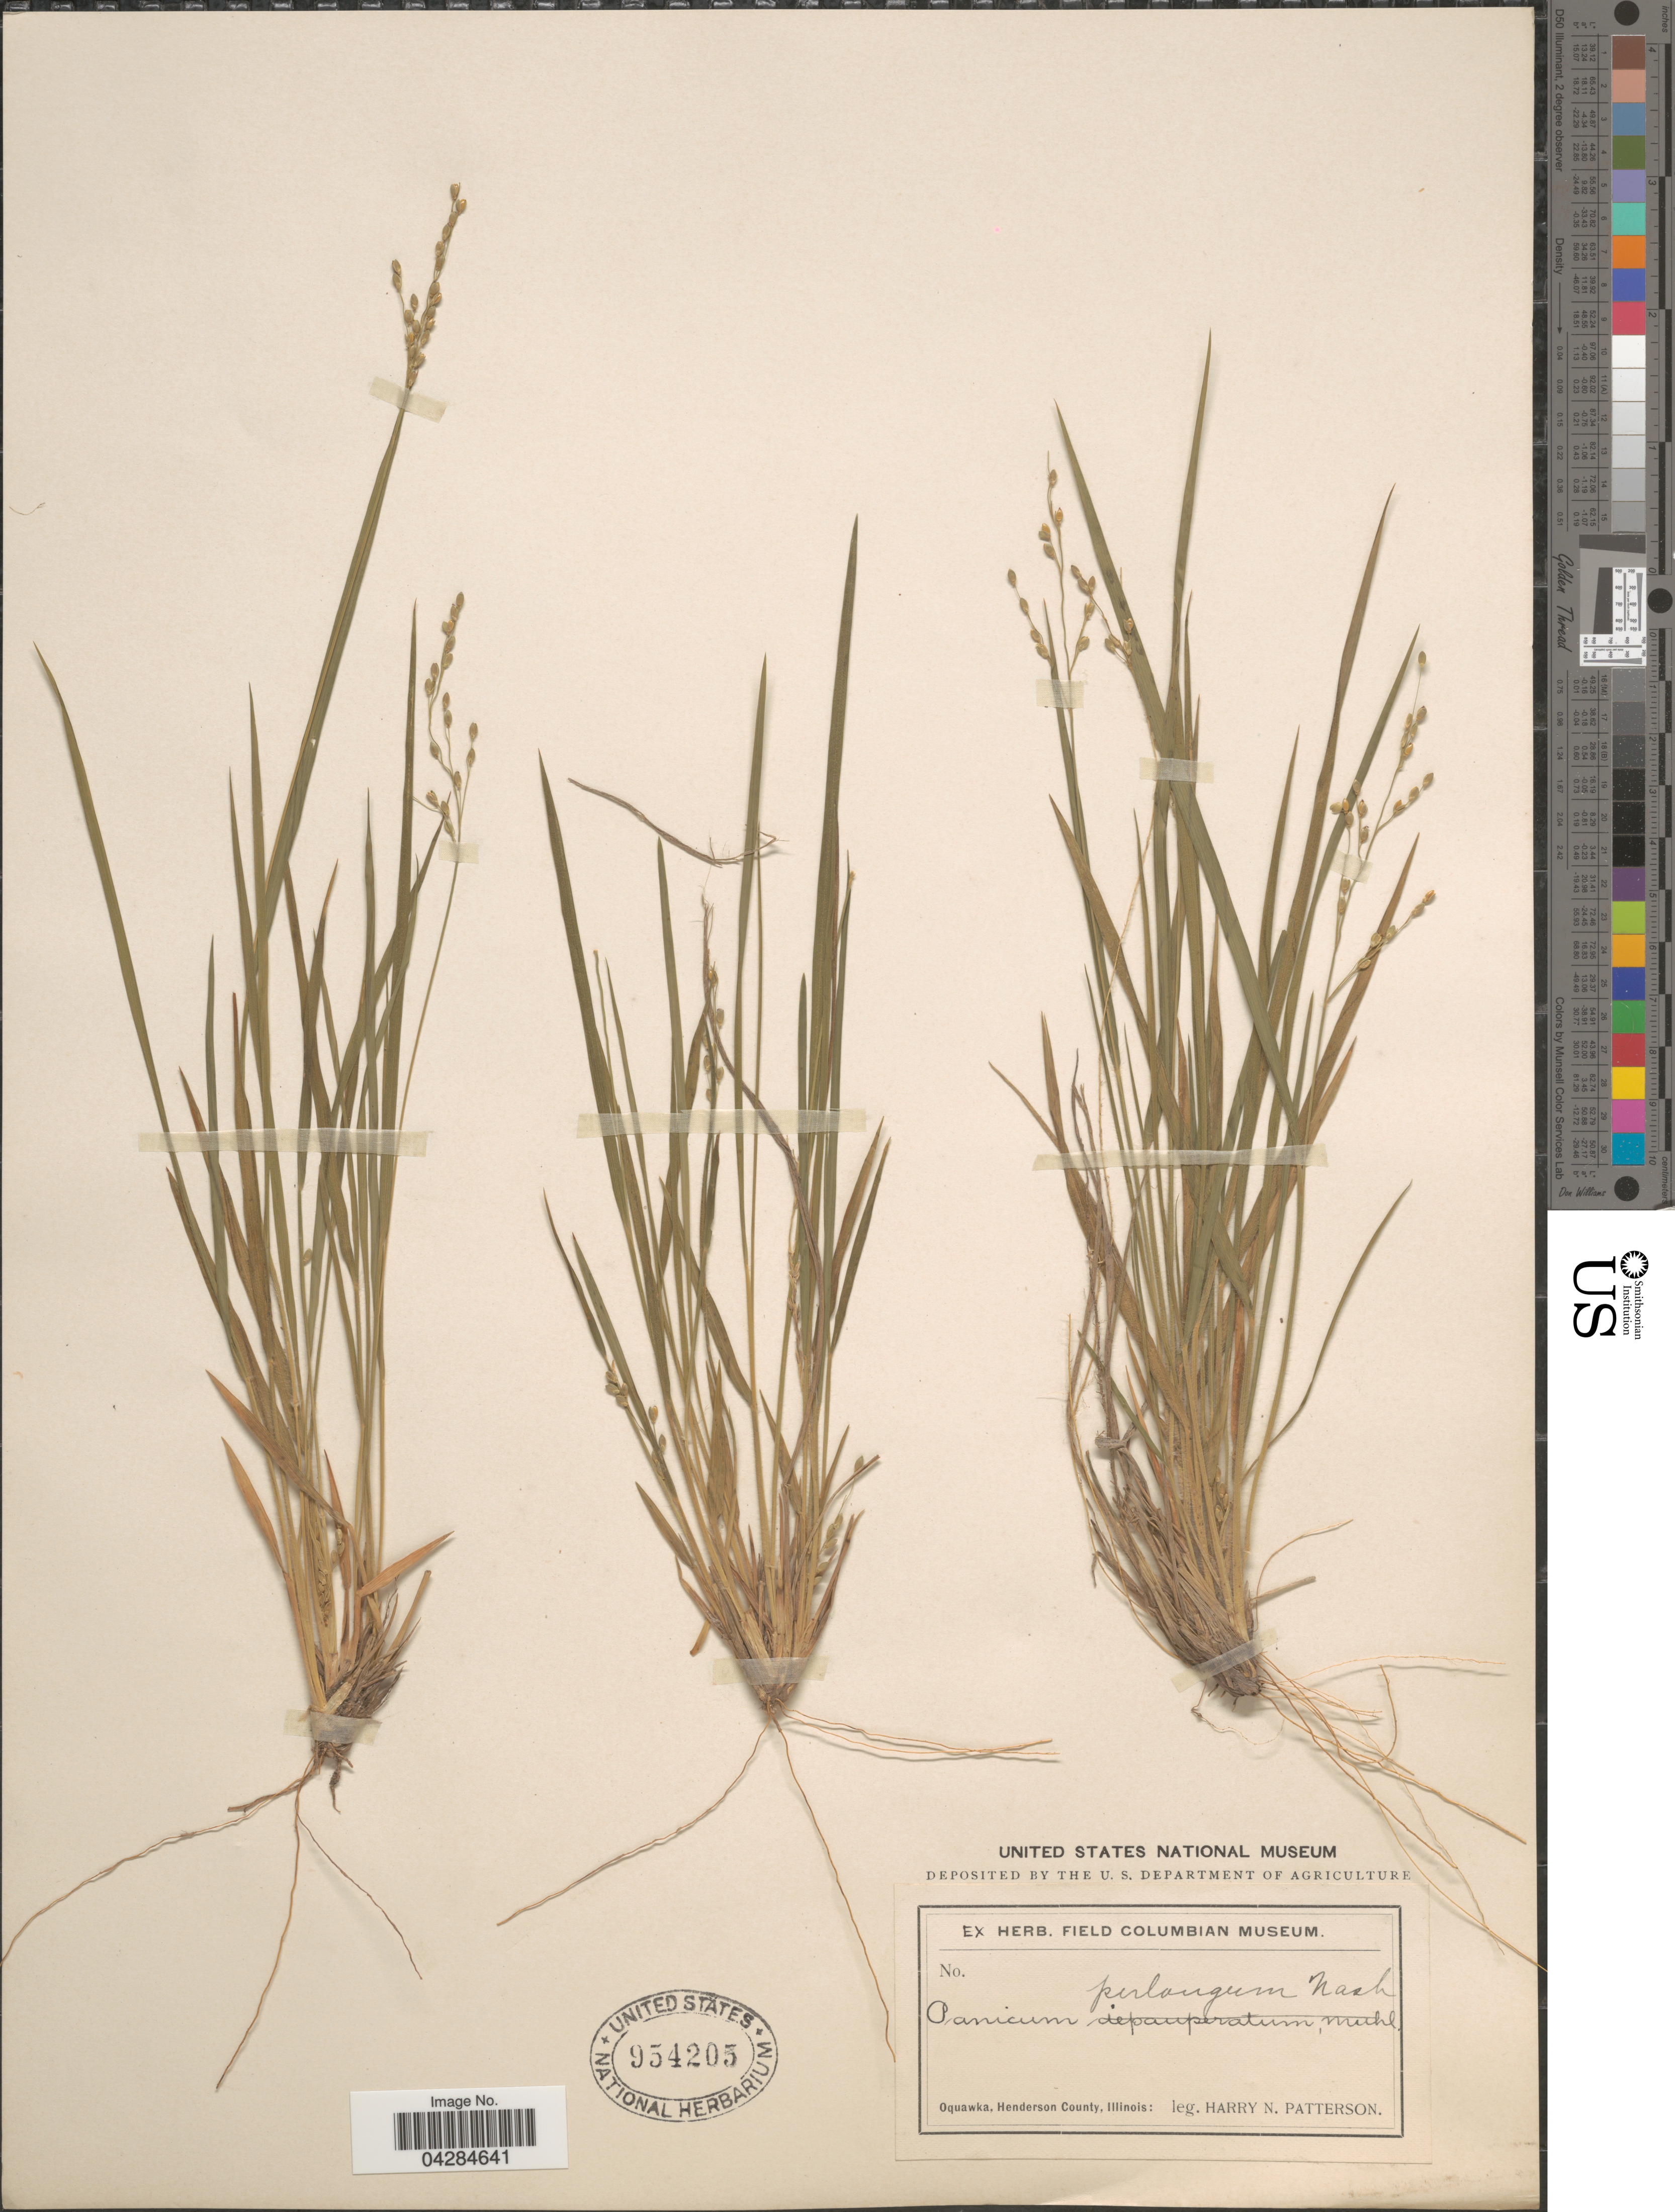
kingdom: Plantae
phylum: Tracheophyta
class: Liliopsida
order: Poales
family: Poaceae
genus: Dichanthelium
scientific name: Dichanthelium perlongum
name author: (Nash) Freckmann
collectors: H. N. Patterson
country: United States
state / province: Illinois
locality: Oquawka, Henderson County.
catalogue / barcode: US 954205